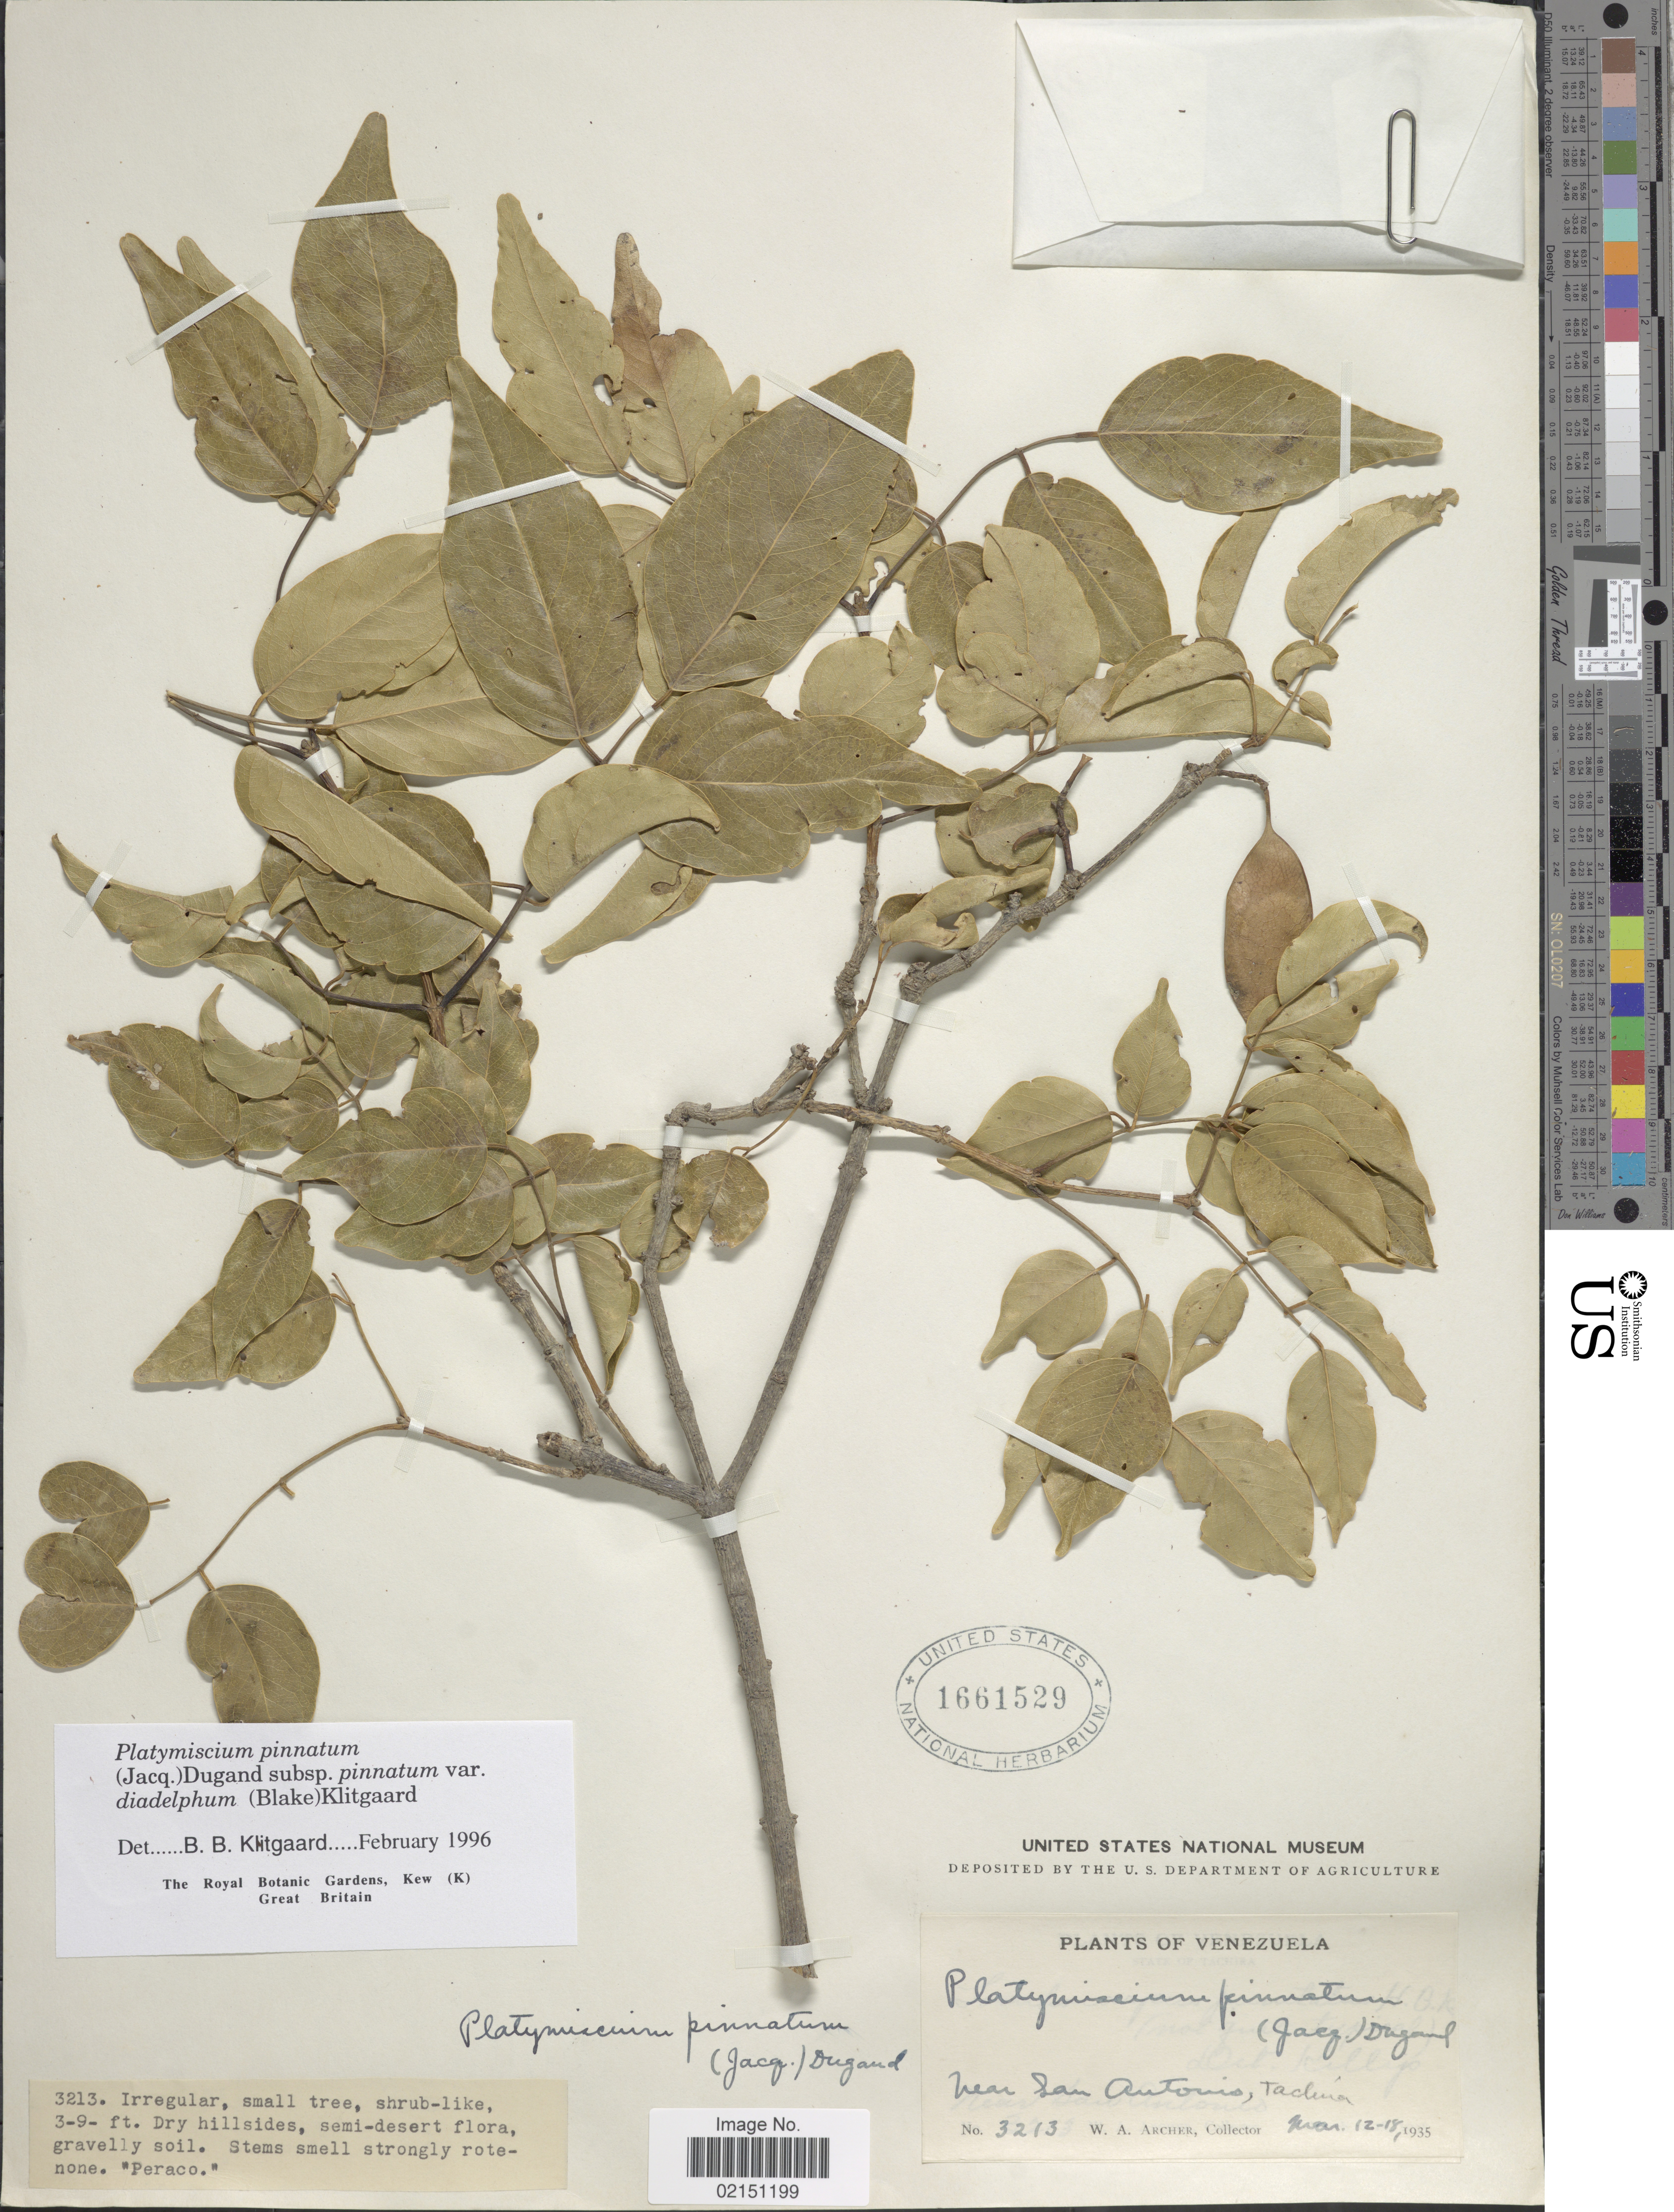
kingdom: Plantae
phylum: Tracheophyta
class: Magnoliopsida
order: Fabales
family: Fabaceae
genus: Platymiscium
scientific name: Platymiscium pinnatum var. diadelphum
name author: (S.F. Blake) Klitg.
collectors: W. A. Archer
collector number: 3213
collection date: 1935-03-12/1935-03-18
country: Venezuela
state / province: Tachira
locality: Near San Antonio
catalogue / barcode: US 1661529